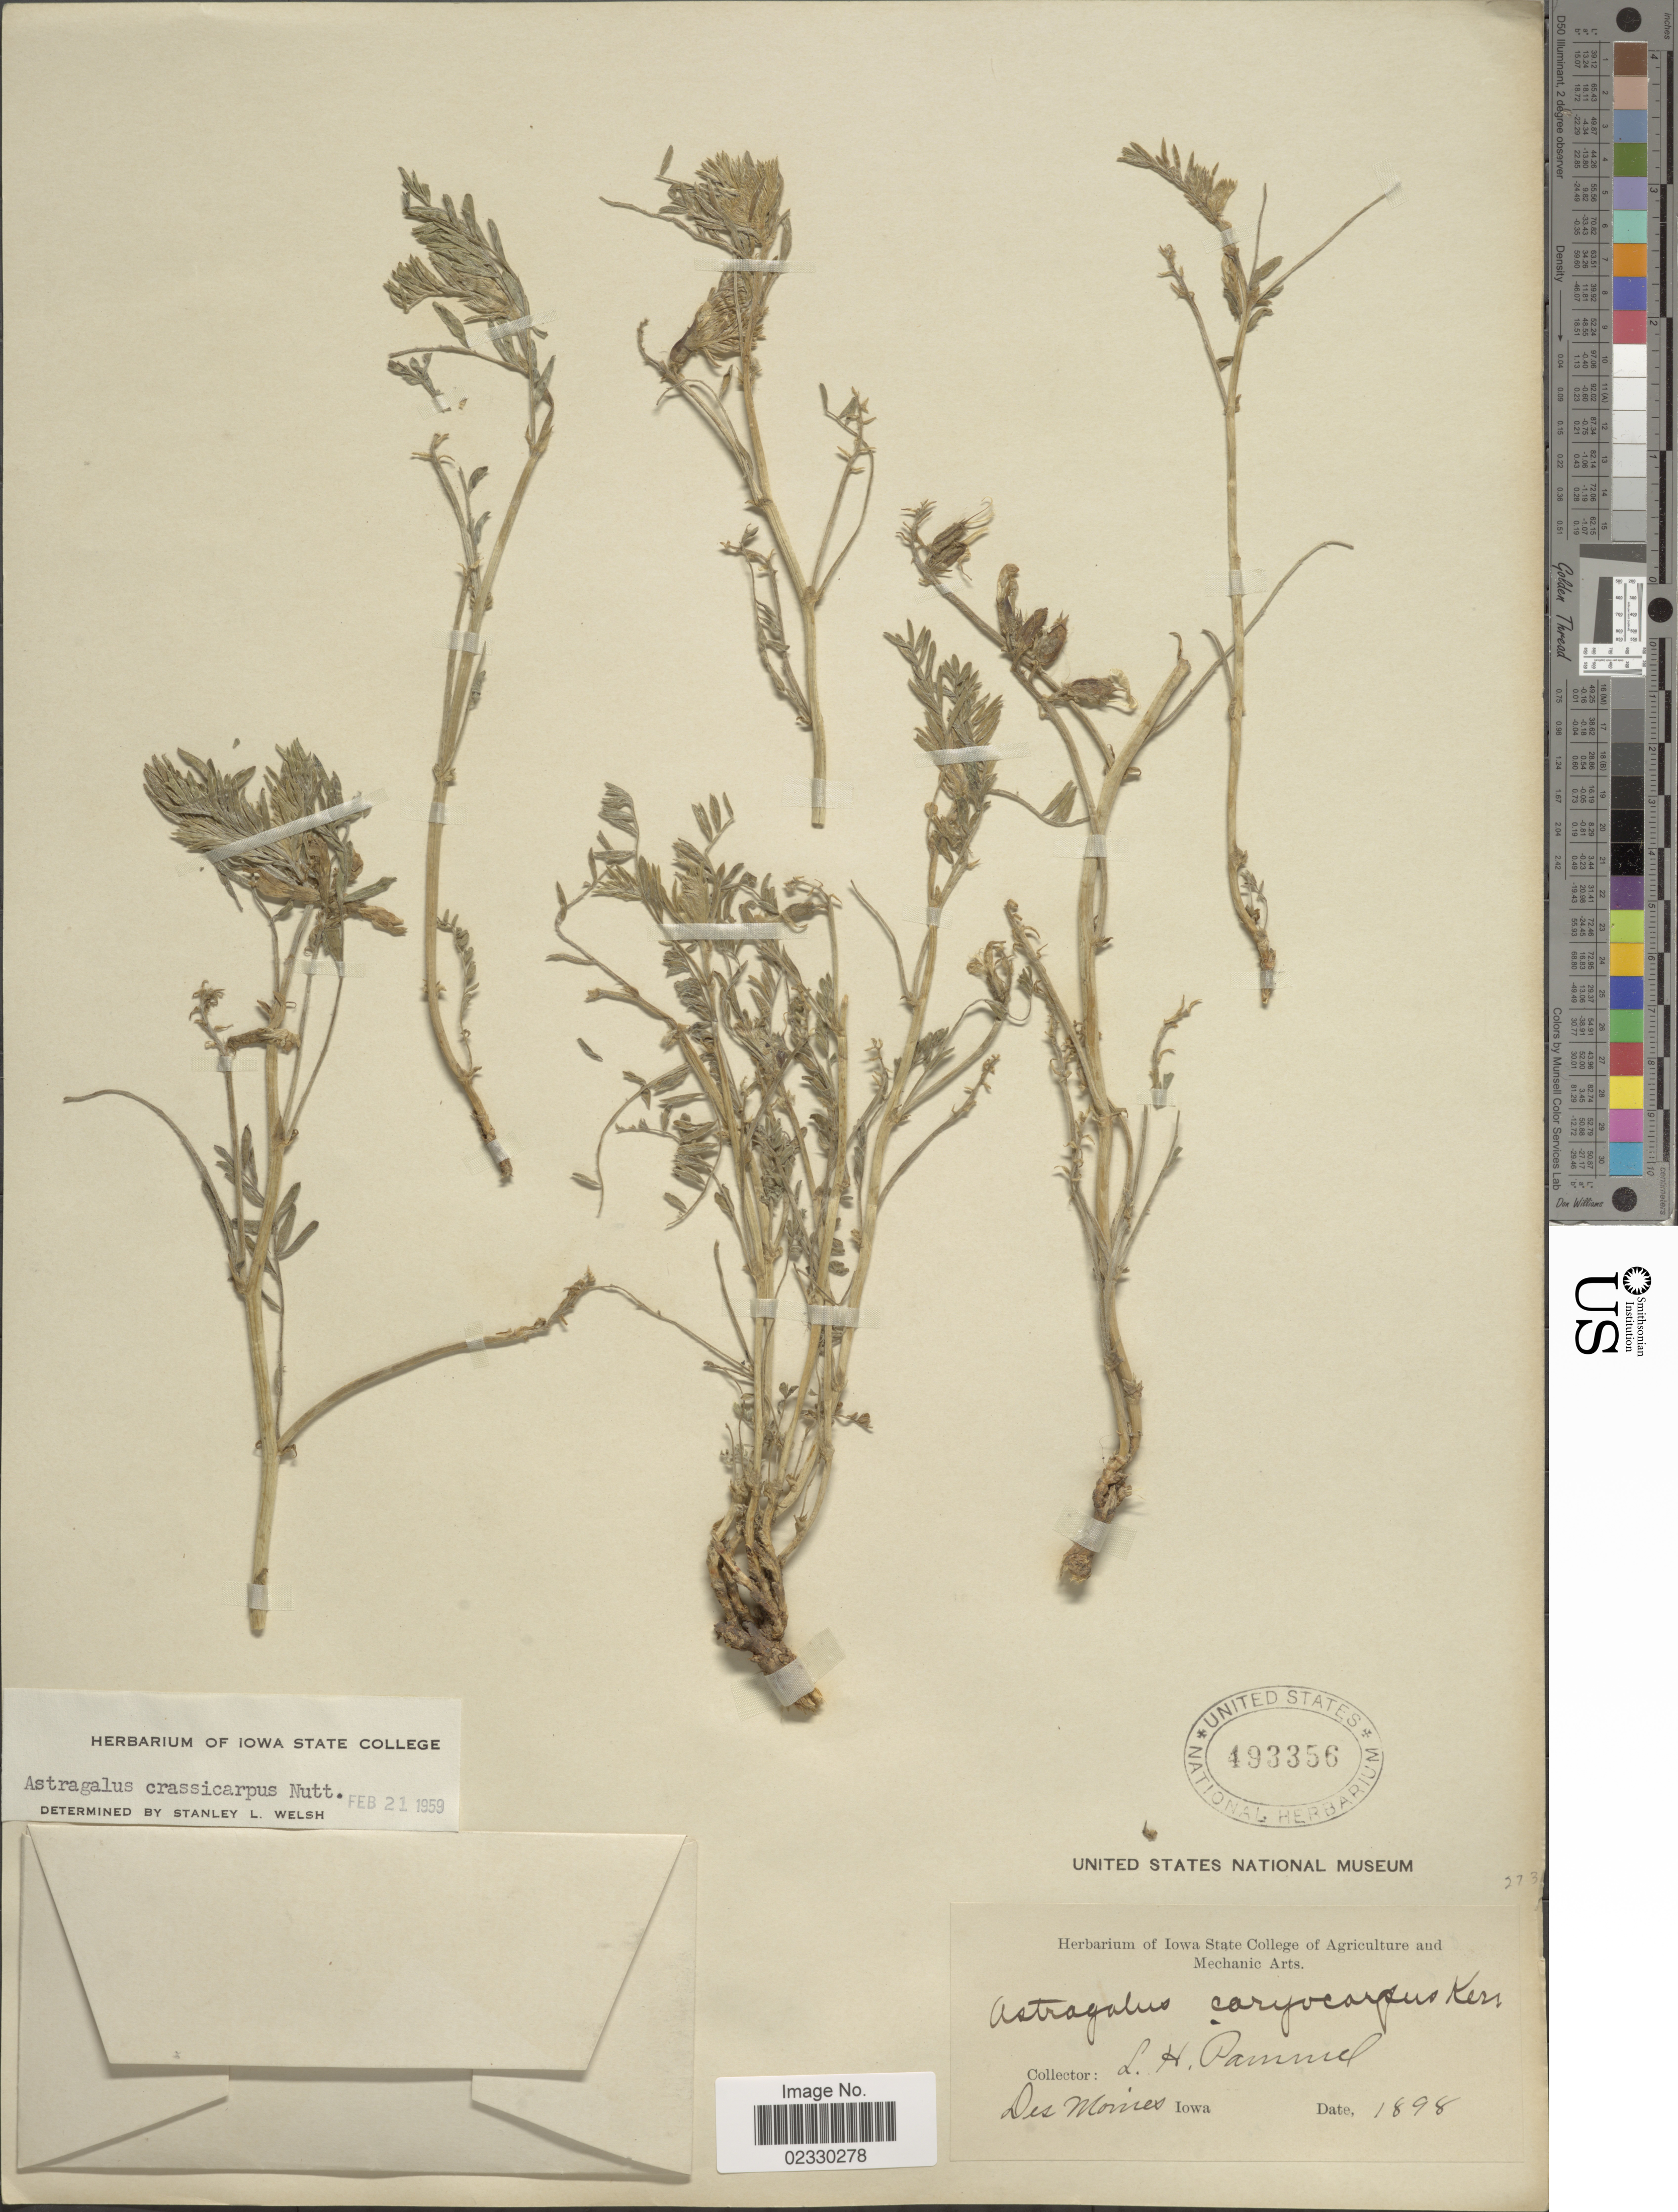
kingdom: Plantae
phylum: Tracheophyta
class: Magnoliopsida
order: Fabales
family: Fabaceae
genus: Astragalus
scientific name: Astragalus crassicarpus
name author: Nutt.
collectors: L. Pammel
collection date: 1898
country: United States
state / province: Iowa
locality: Des Moines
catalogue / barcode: US 493356